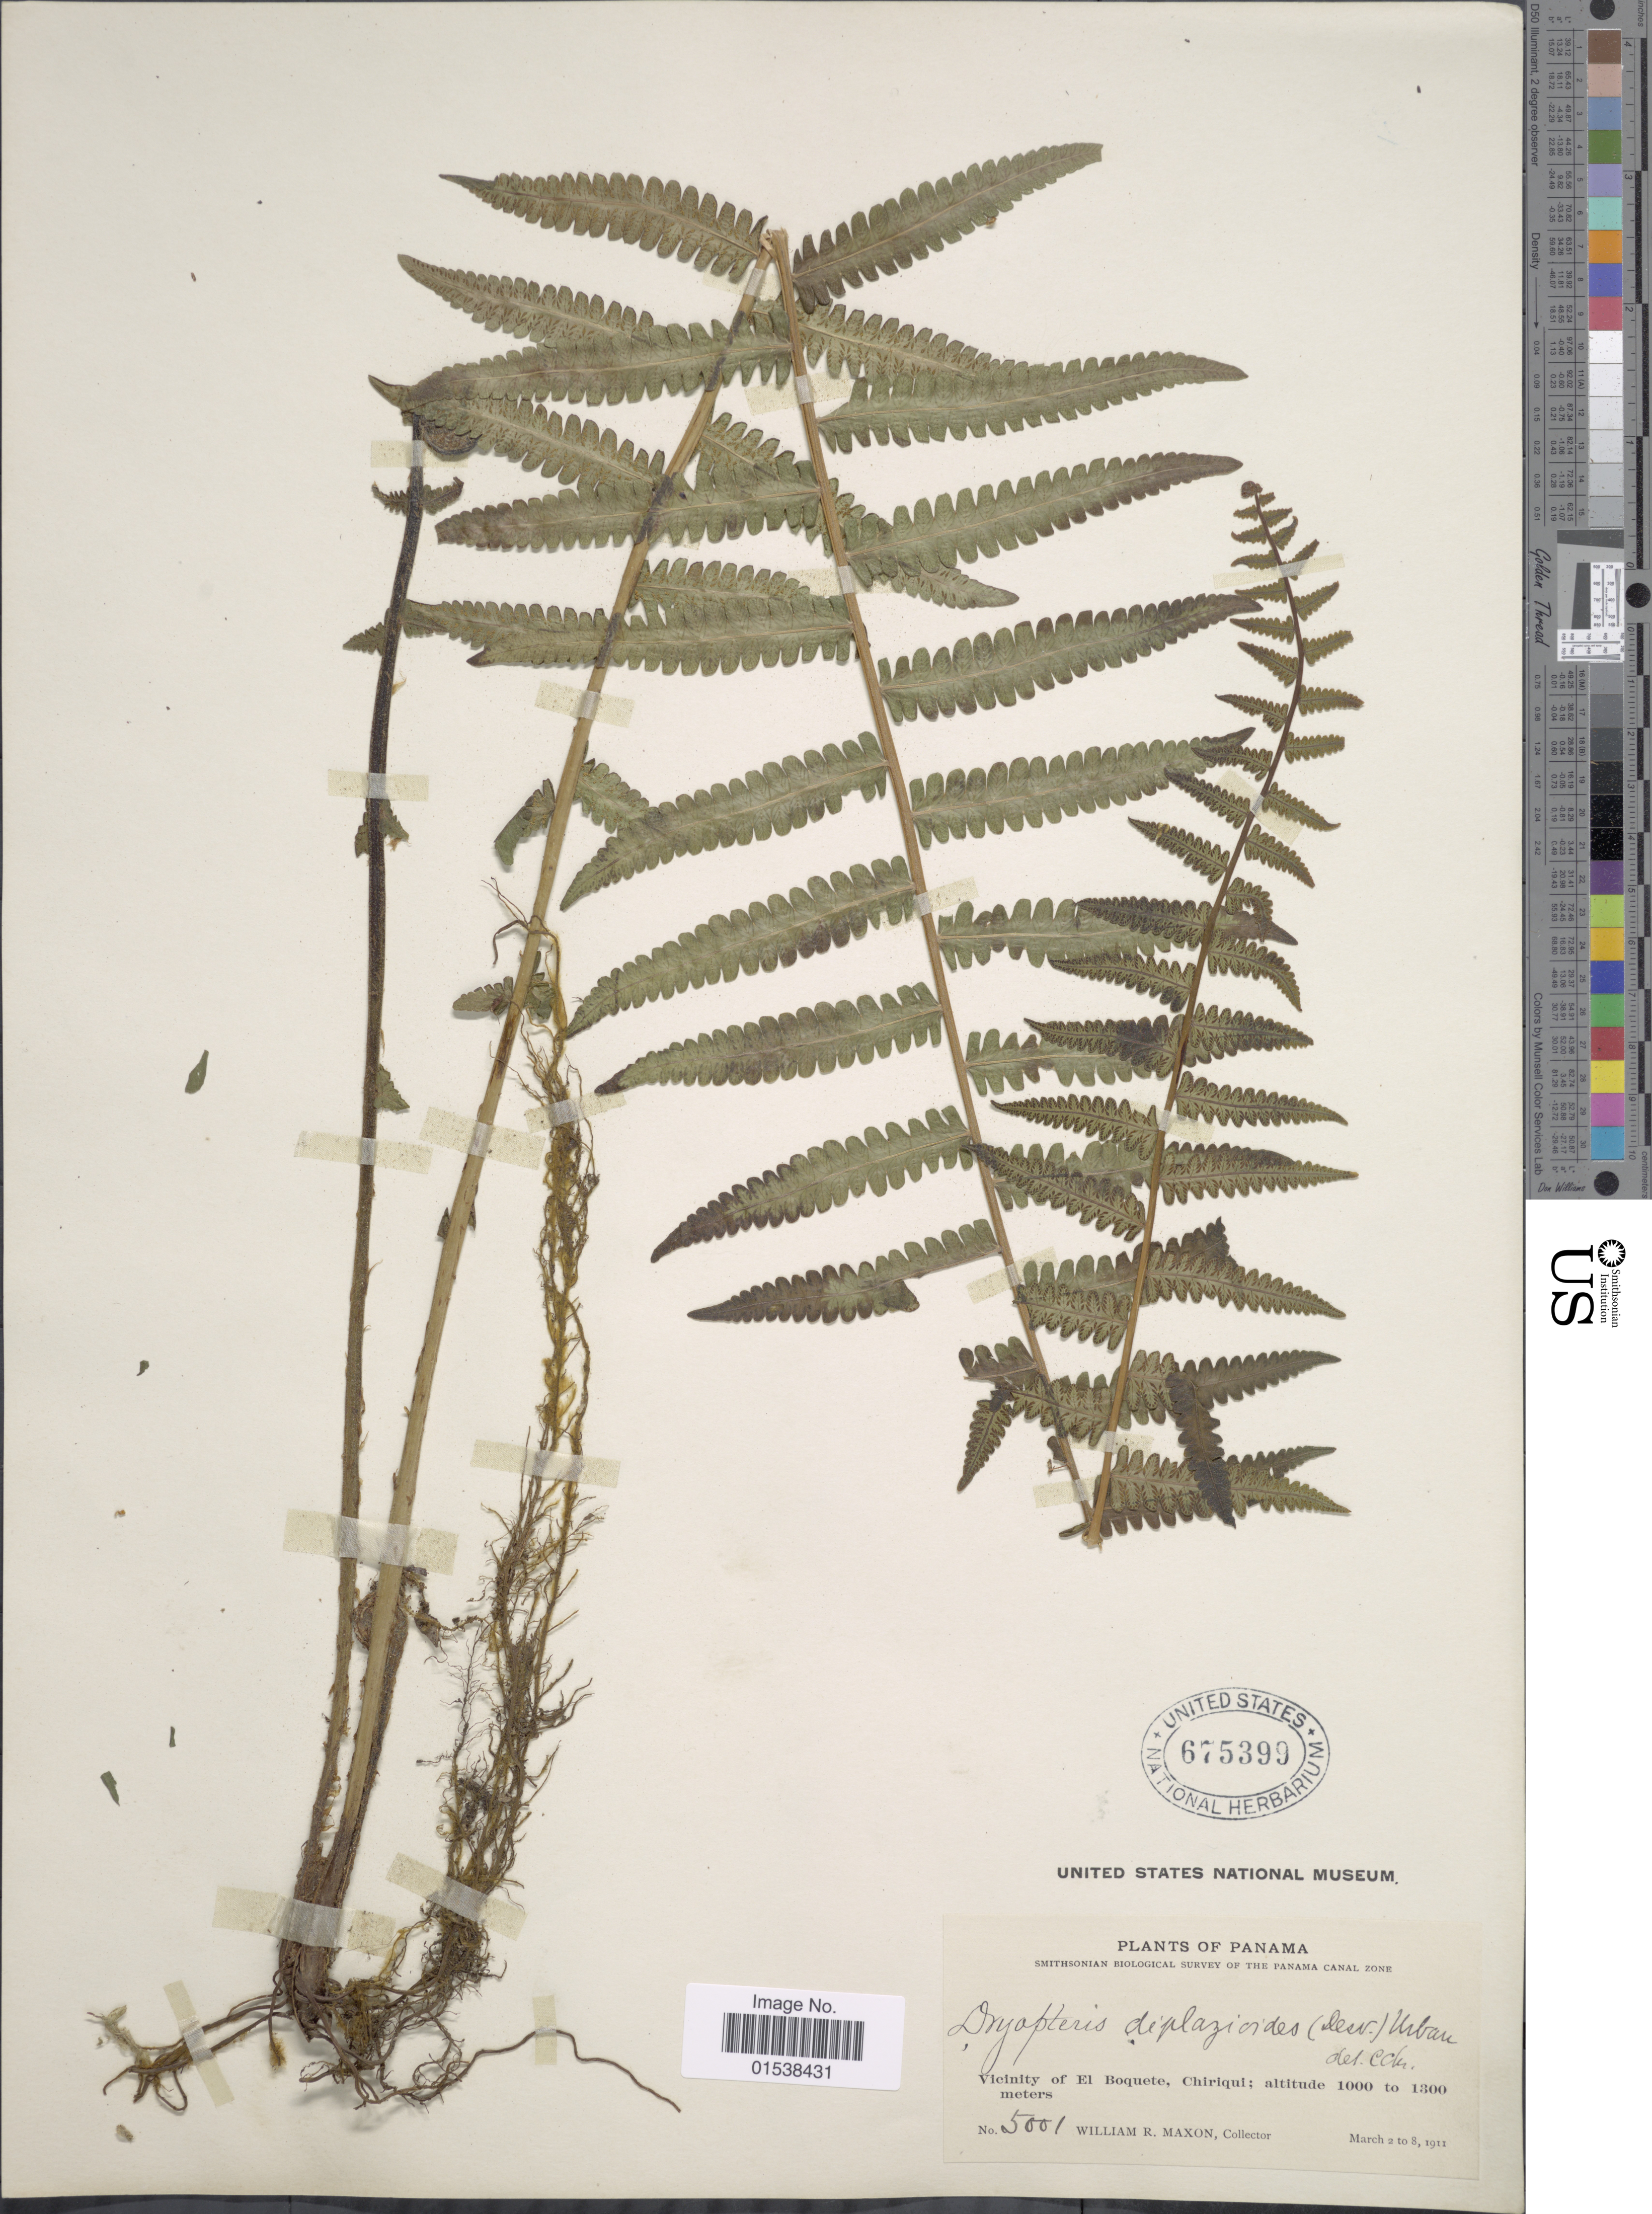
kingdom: Plantae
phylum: Tracheophyta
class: Polypodiopsida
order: Polypodiales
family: Thelypteridaceae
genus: Amauropelta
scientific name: Amauropelta linkiana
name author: (C. Presl) Pic. Serm.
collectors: W. R. Maxon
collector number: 5001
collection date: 1911-03-02/1911-03-08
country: Panama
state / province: Chiriqui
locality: Vicinity of El Boquete, Chiriqui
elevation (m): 1000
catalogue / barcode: US 675399